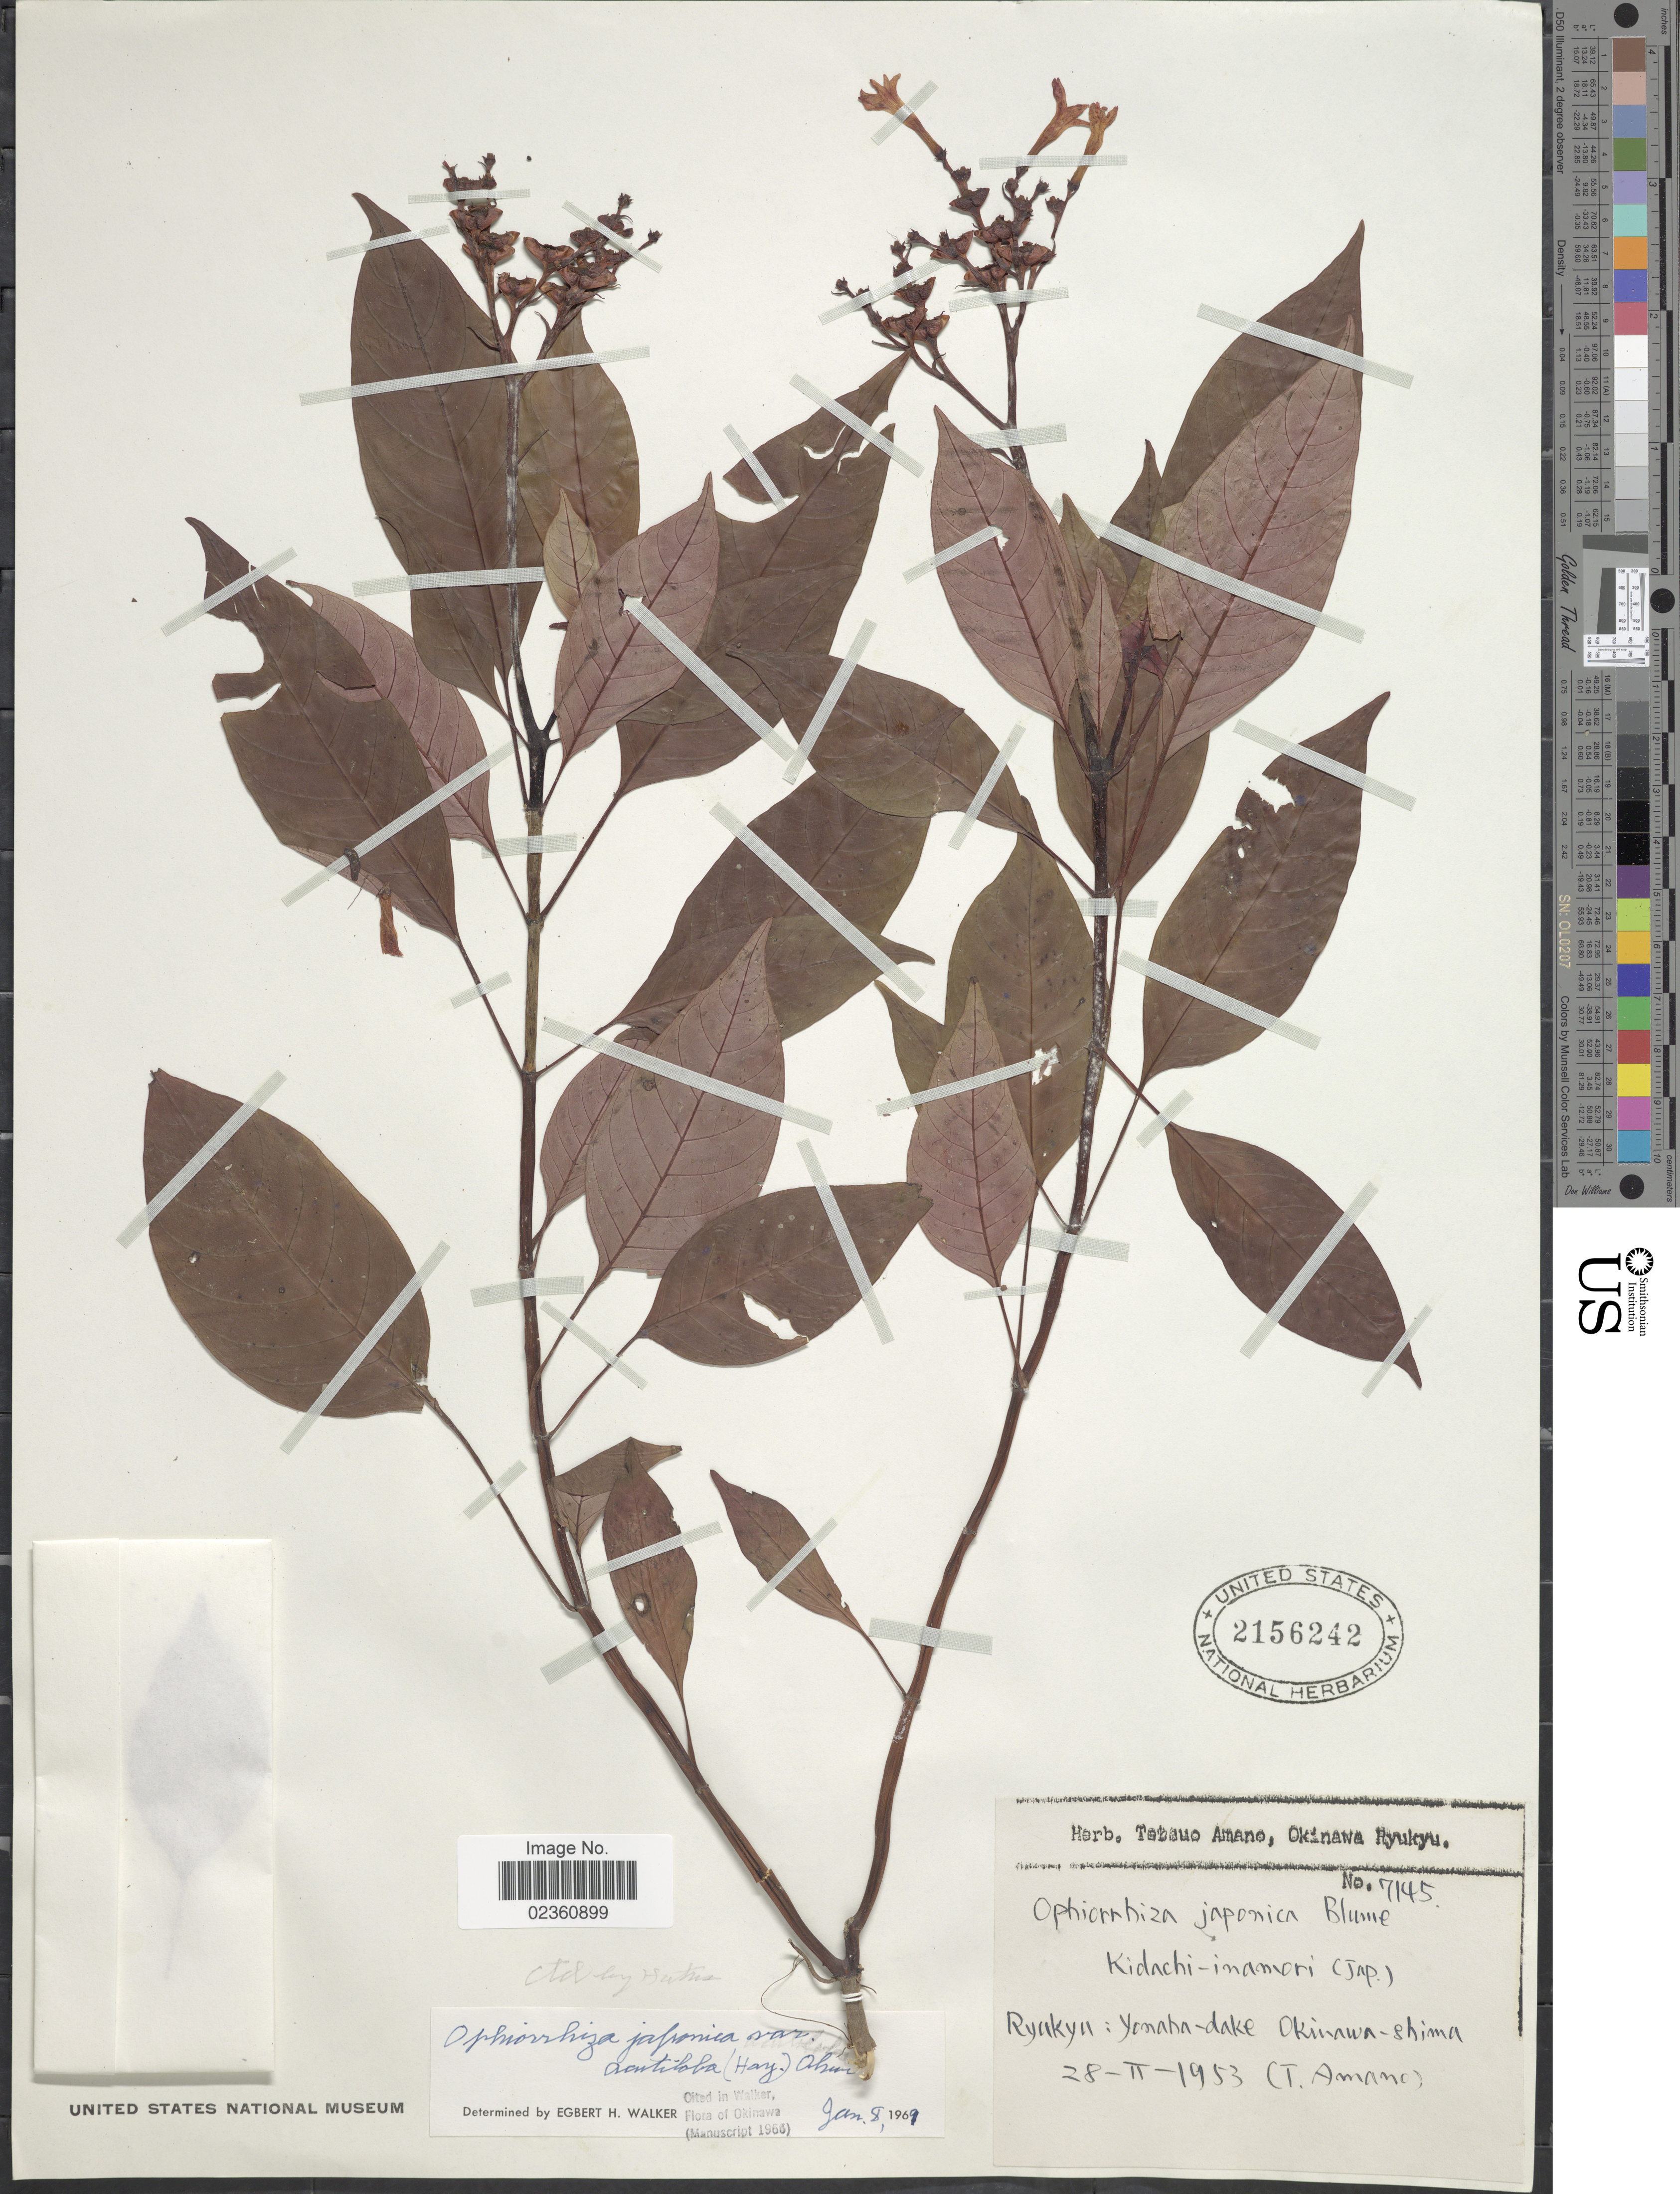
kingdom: Plantae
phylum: Tracheophyta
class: Magnoliopsida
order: Gentianales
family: Rubiaceae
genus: Ophiorrhiza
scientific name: Ophiorrhiza japonica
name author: Blume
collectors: T. Amano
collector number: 7145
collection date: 1953-02-28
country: Japan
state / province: Okinawa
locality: Kidachi-inamori, Ryukyu: Yonaha-dake Okinawa-shima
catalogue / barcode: US 2156242